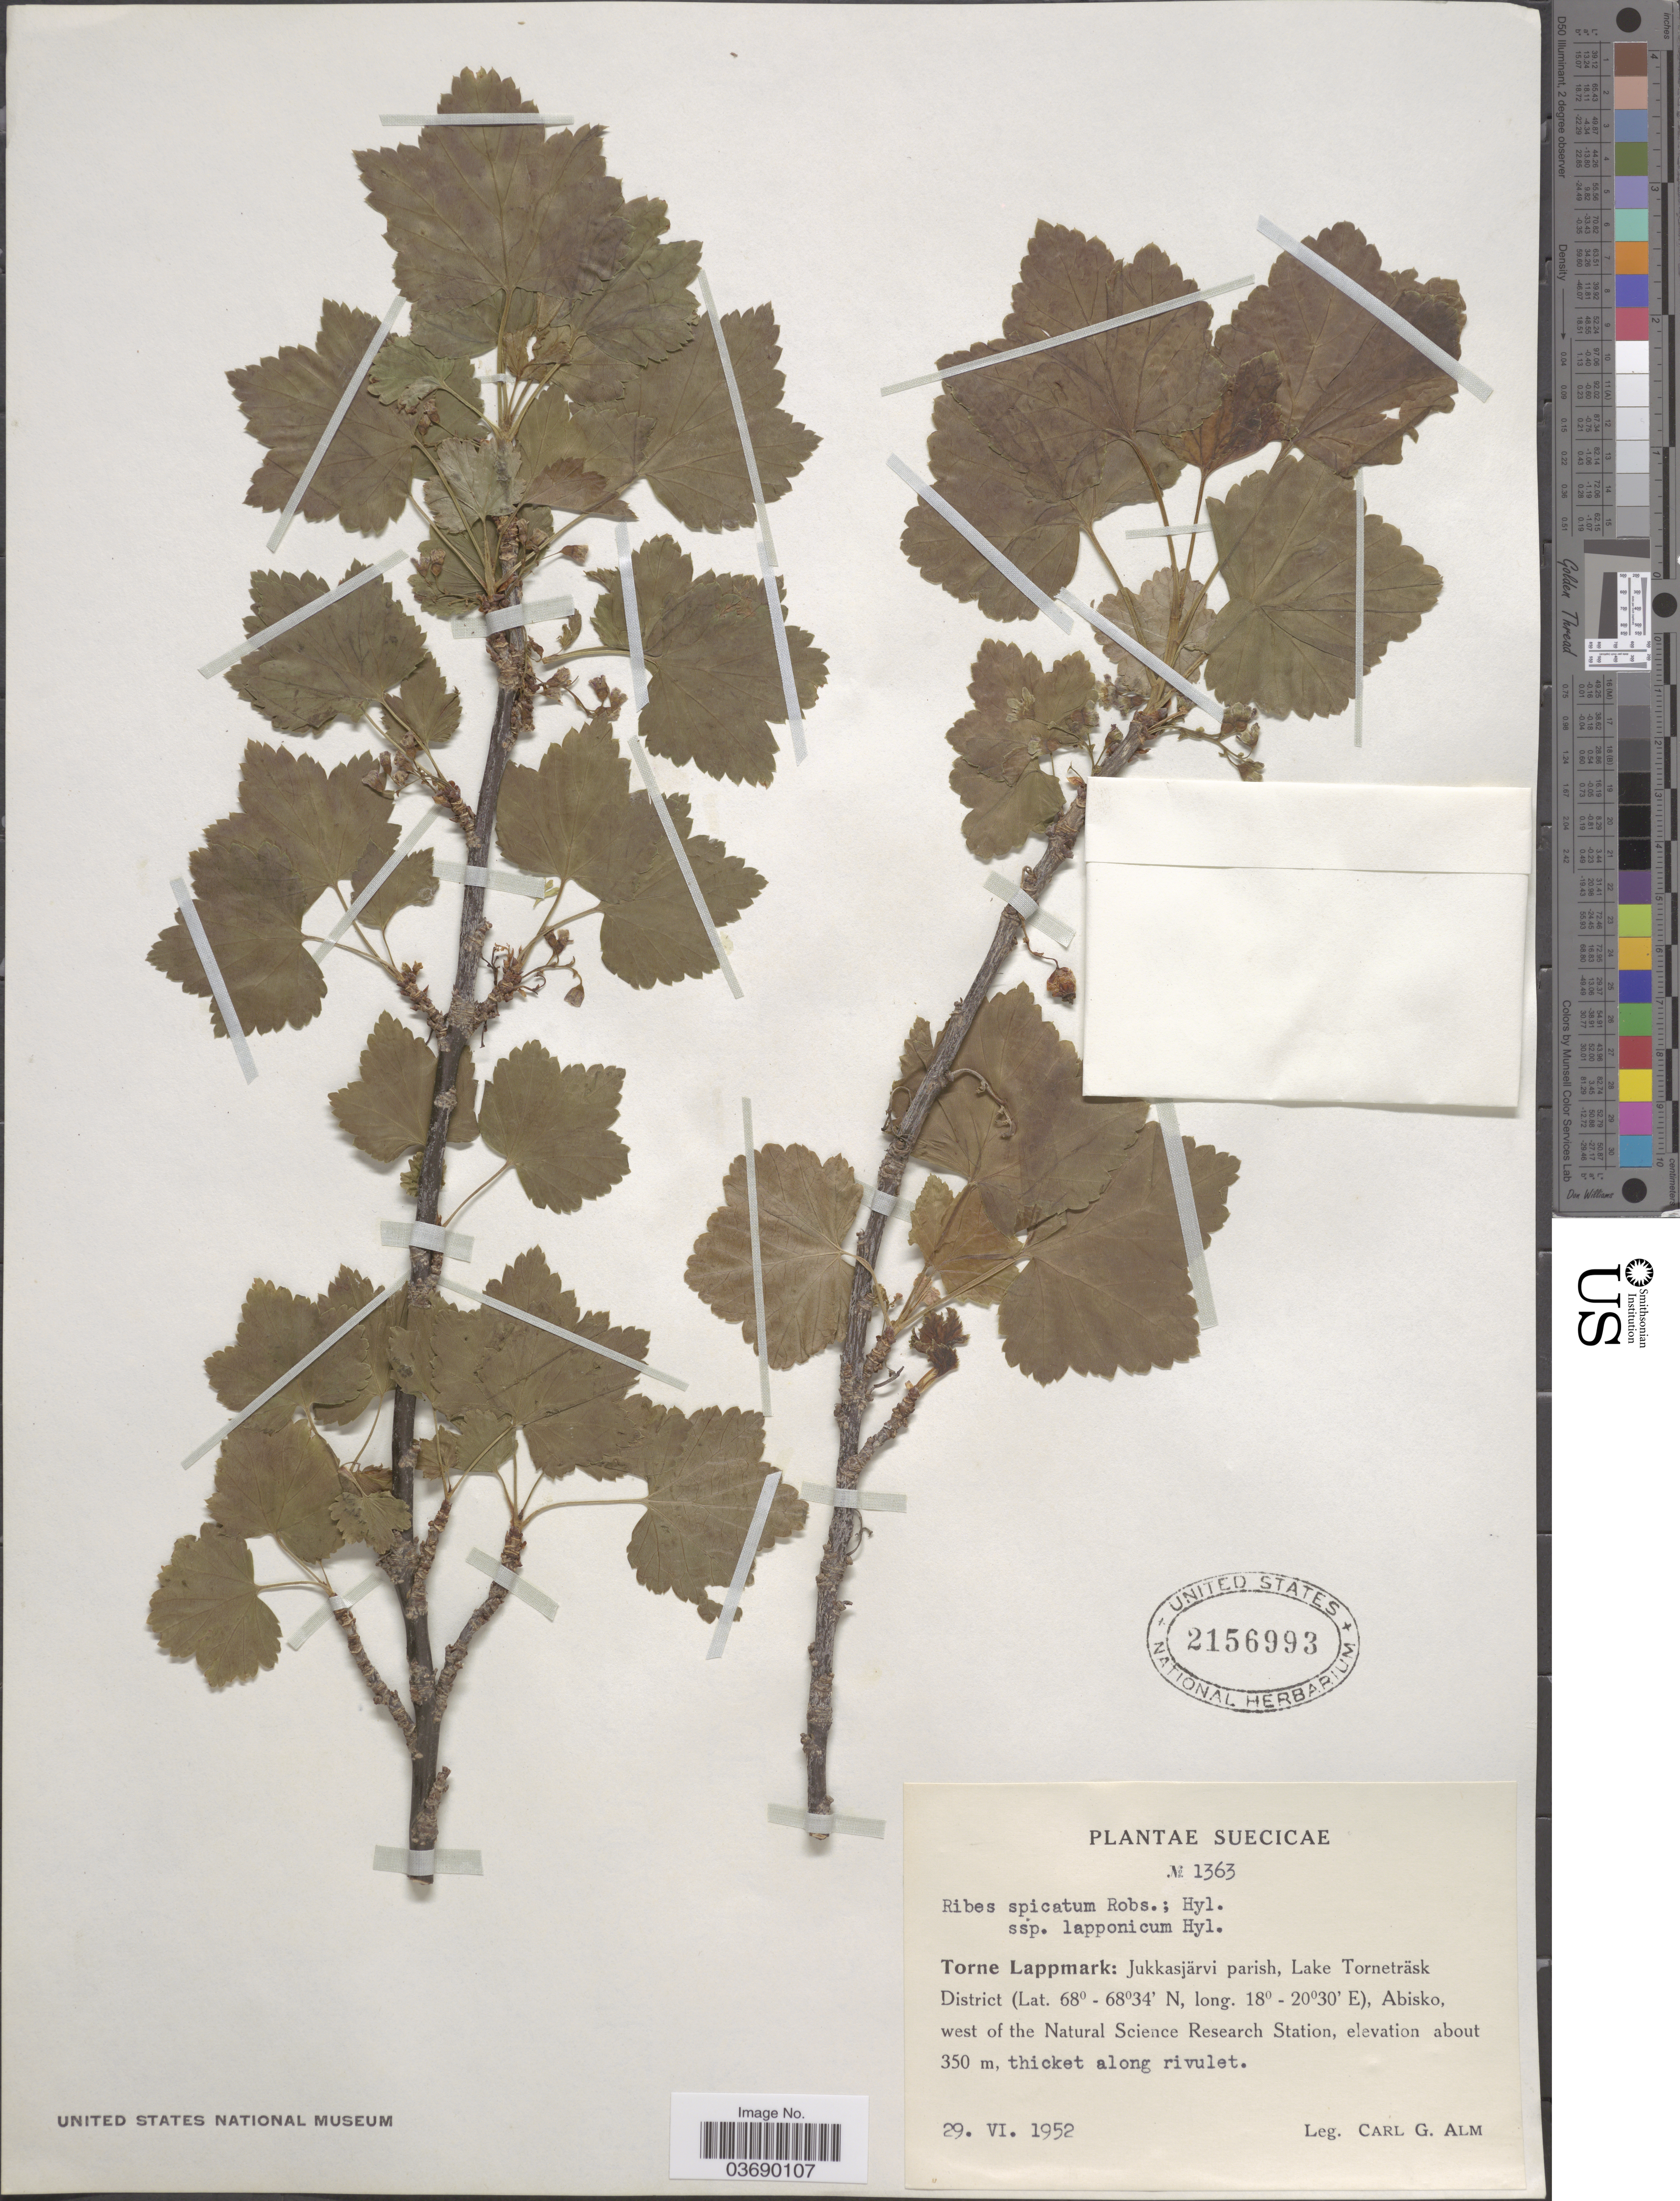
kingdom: Plantae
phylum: Tracheophyta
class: Magnoliopsida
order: Saxifragales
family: Grossulariaceae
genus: Ribes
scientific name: Ribes spicatum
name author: E. Robson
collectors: C. G. Alm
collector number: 1363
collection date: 1952-06-29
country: Sweden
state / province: Norrbotten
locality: Suecicae. Torne Lappmark: Jukkasjärvi parish, Lake Torneträsk District, Abisko, west of the Natural Science Research Station.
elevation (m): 350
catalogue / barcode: US 2156993